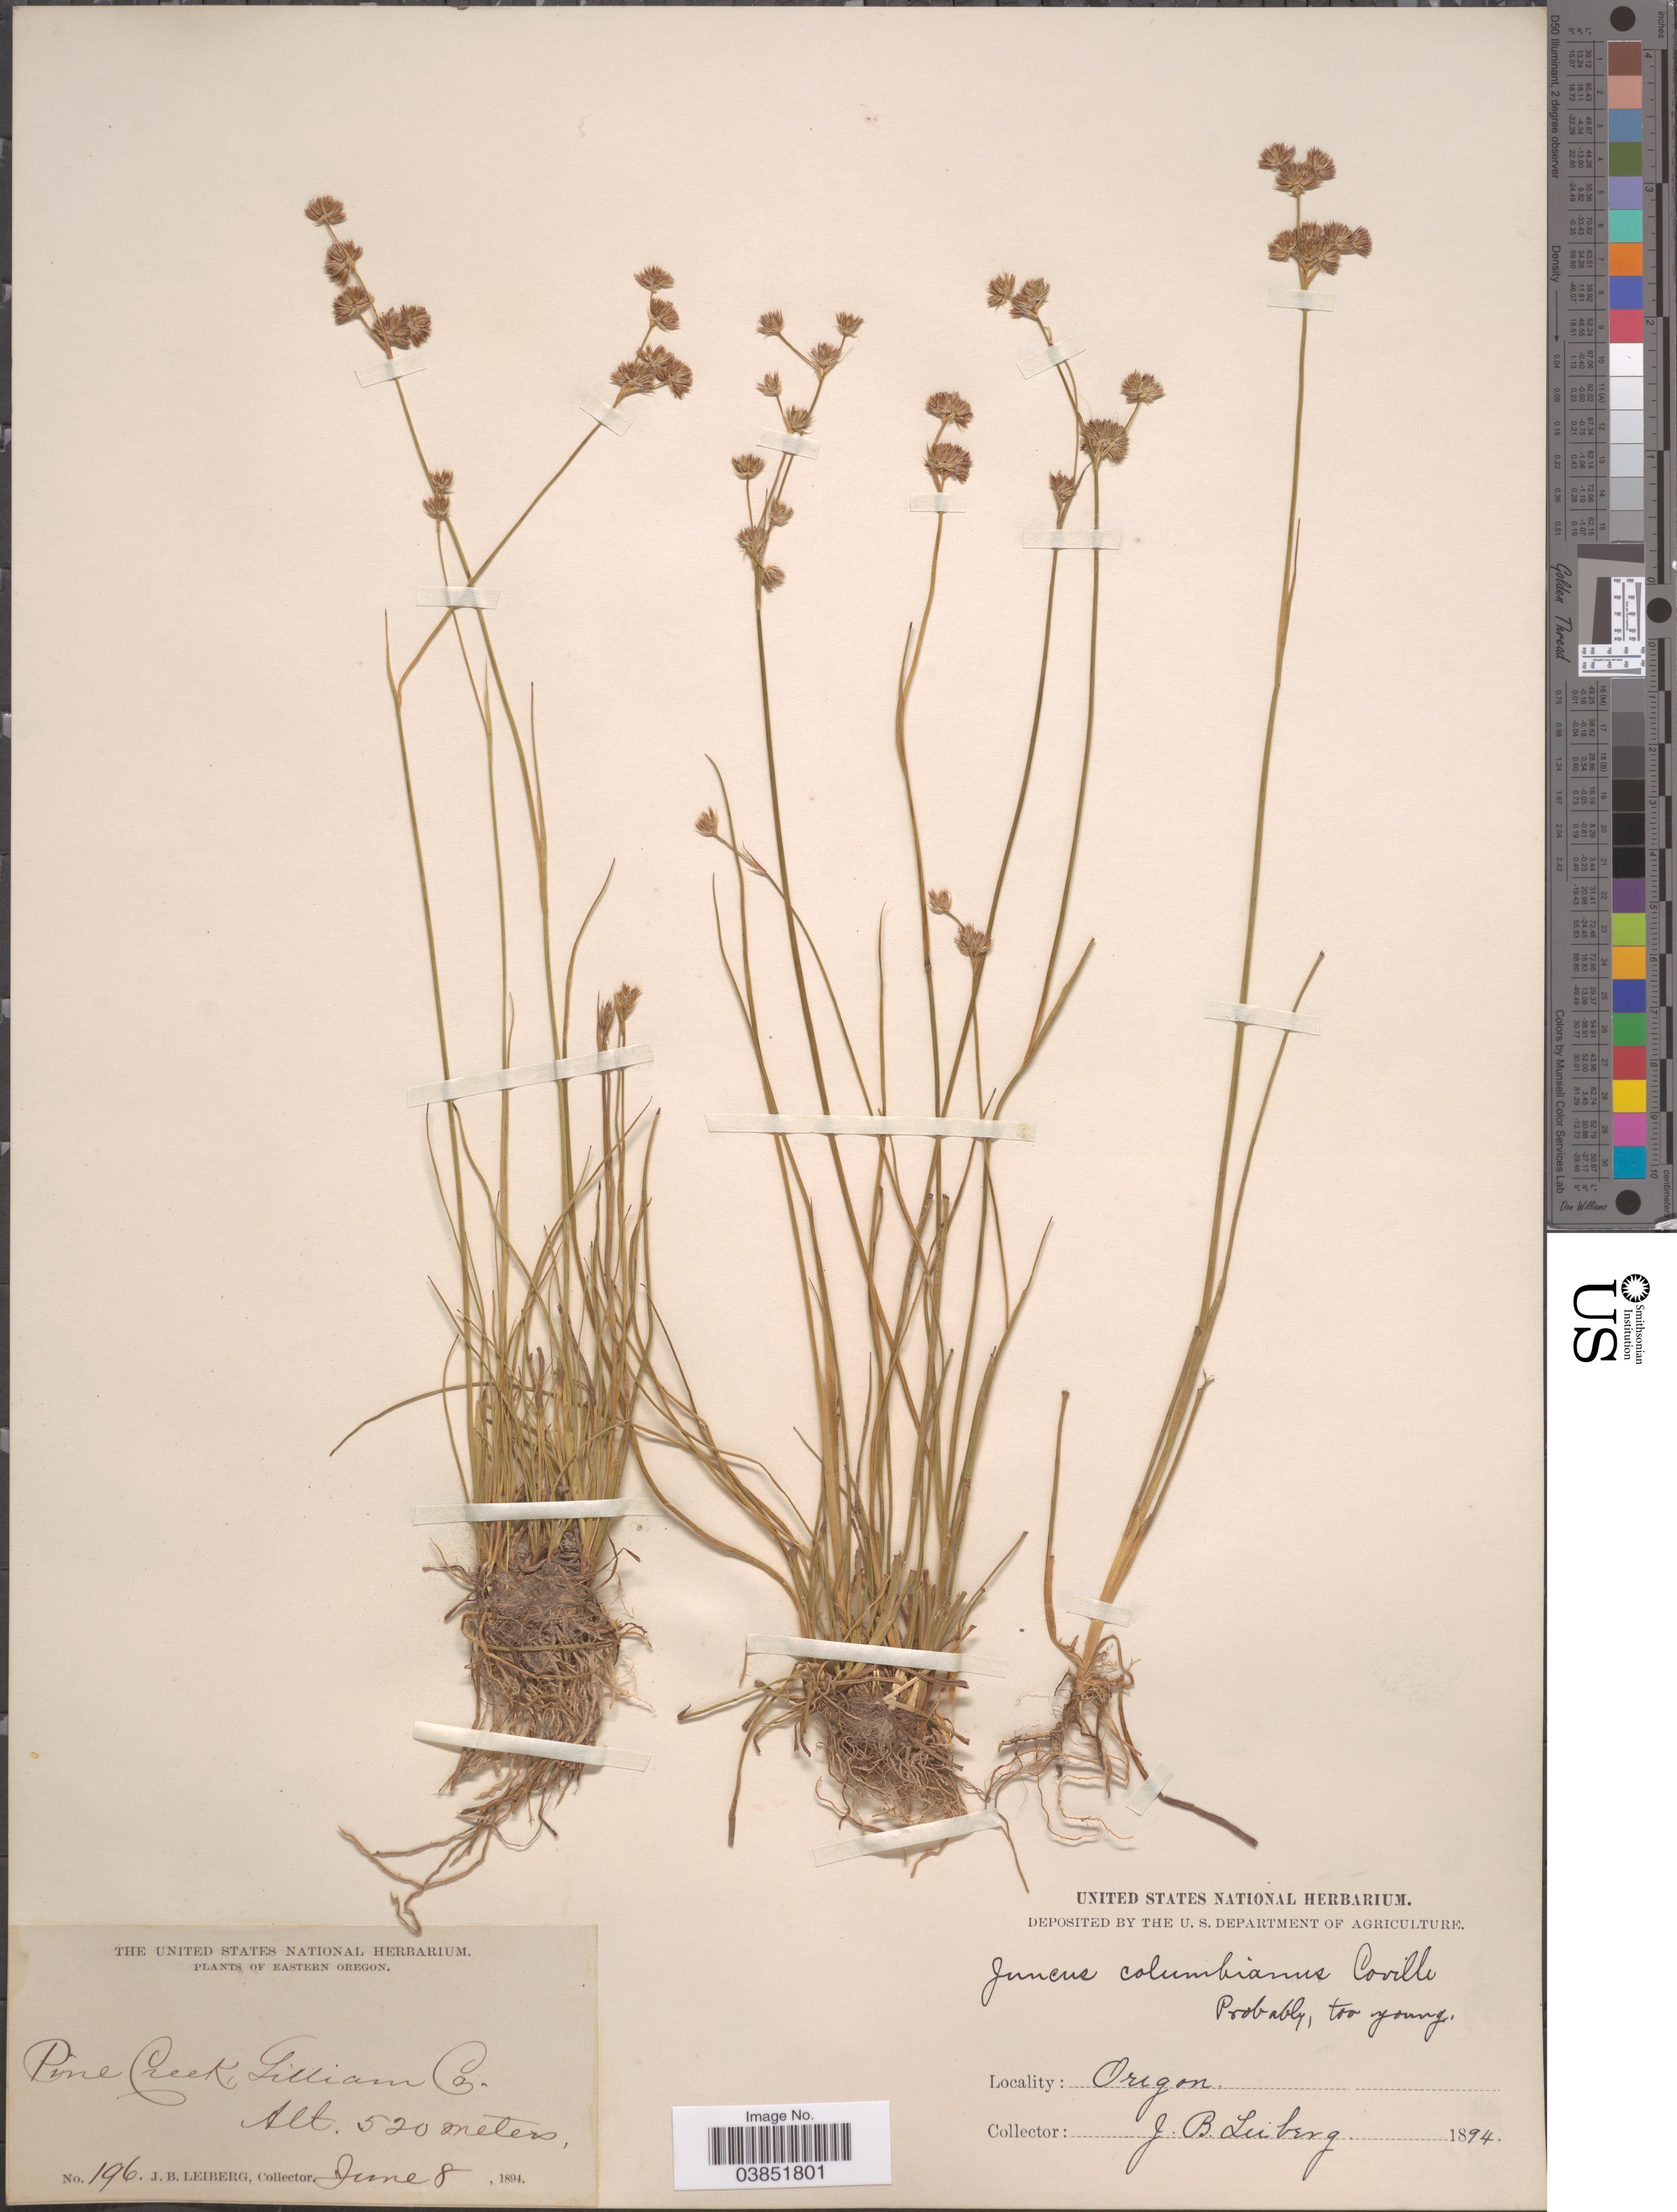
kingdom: Plantae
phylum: Tracheophyta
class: Liliopsida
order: Poales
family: Juncaceae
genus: Juncus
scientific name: Juncus columbianus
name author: Coville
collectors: J. B. Leiberg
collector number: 196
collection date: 1894-06-08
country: United States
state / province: Oregon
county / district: Wheeler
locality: Eastern Oregon. Pine Creek Gilliam Co.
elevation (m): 520